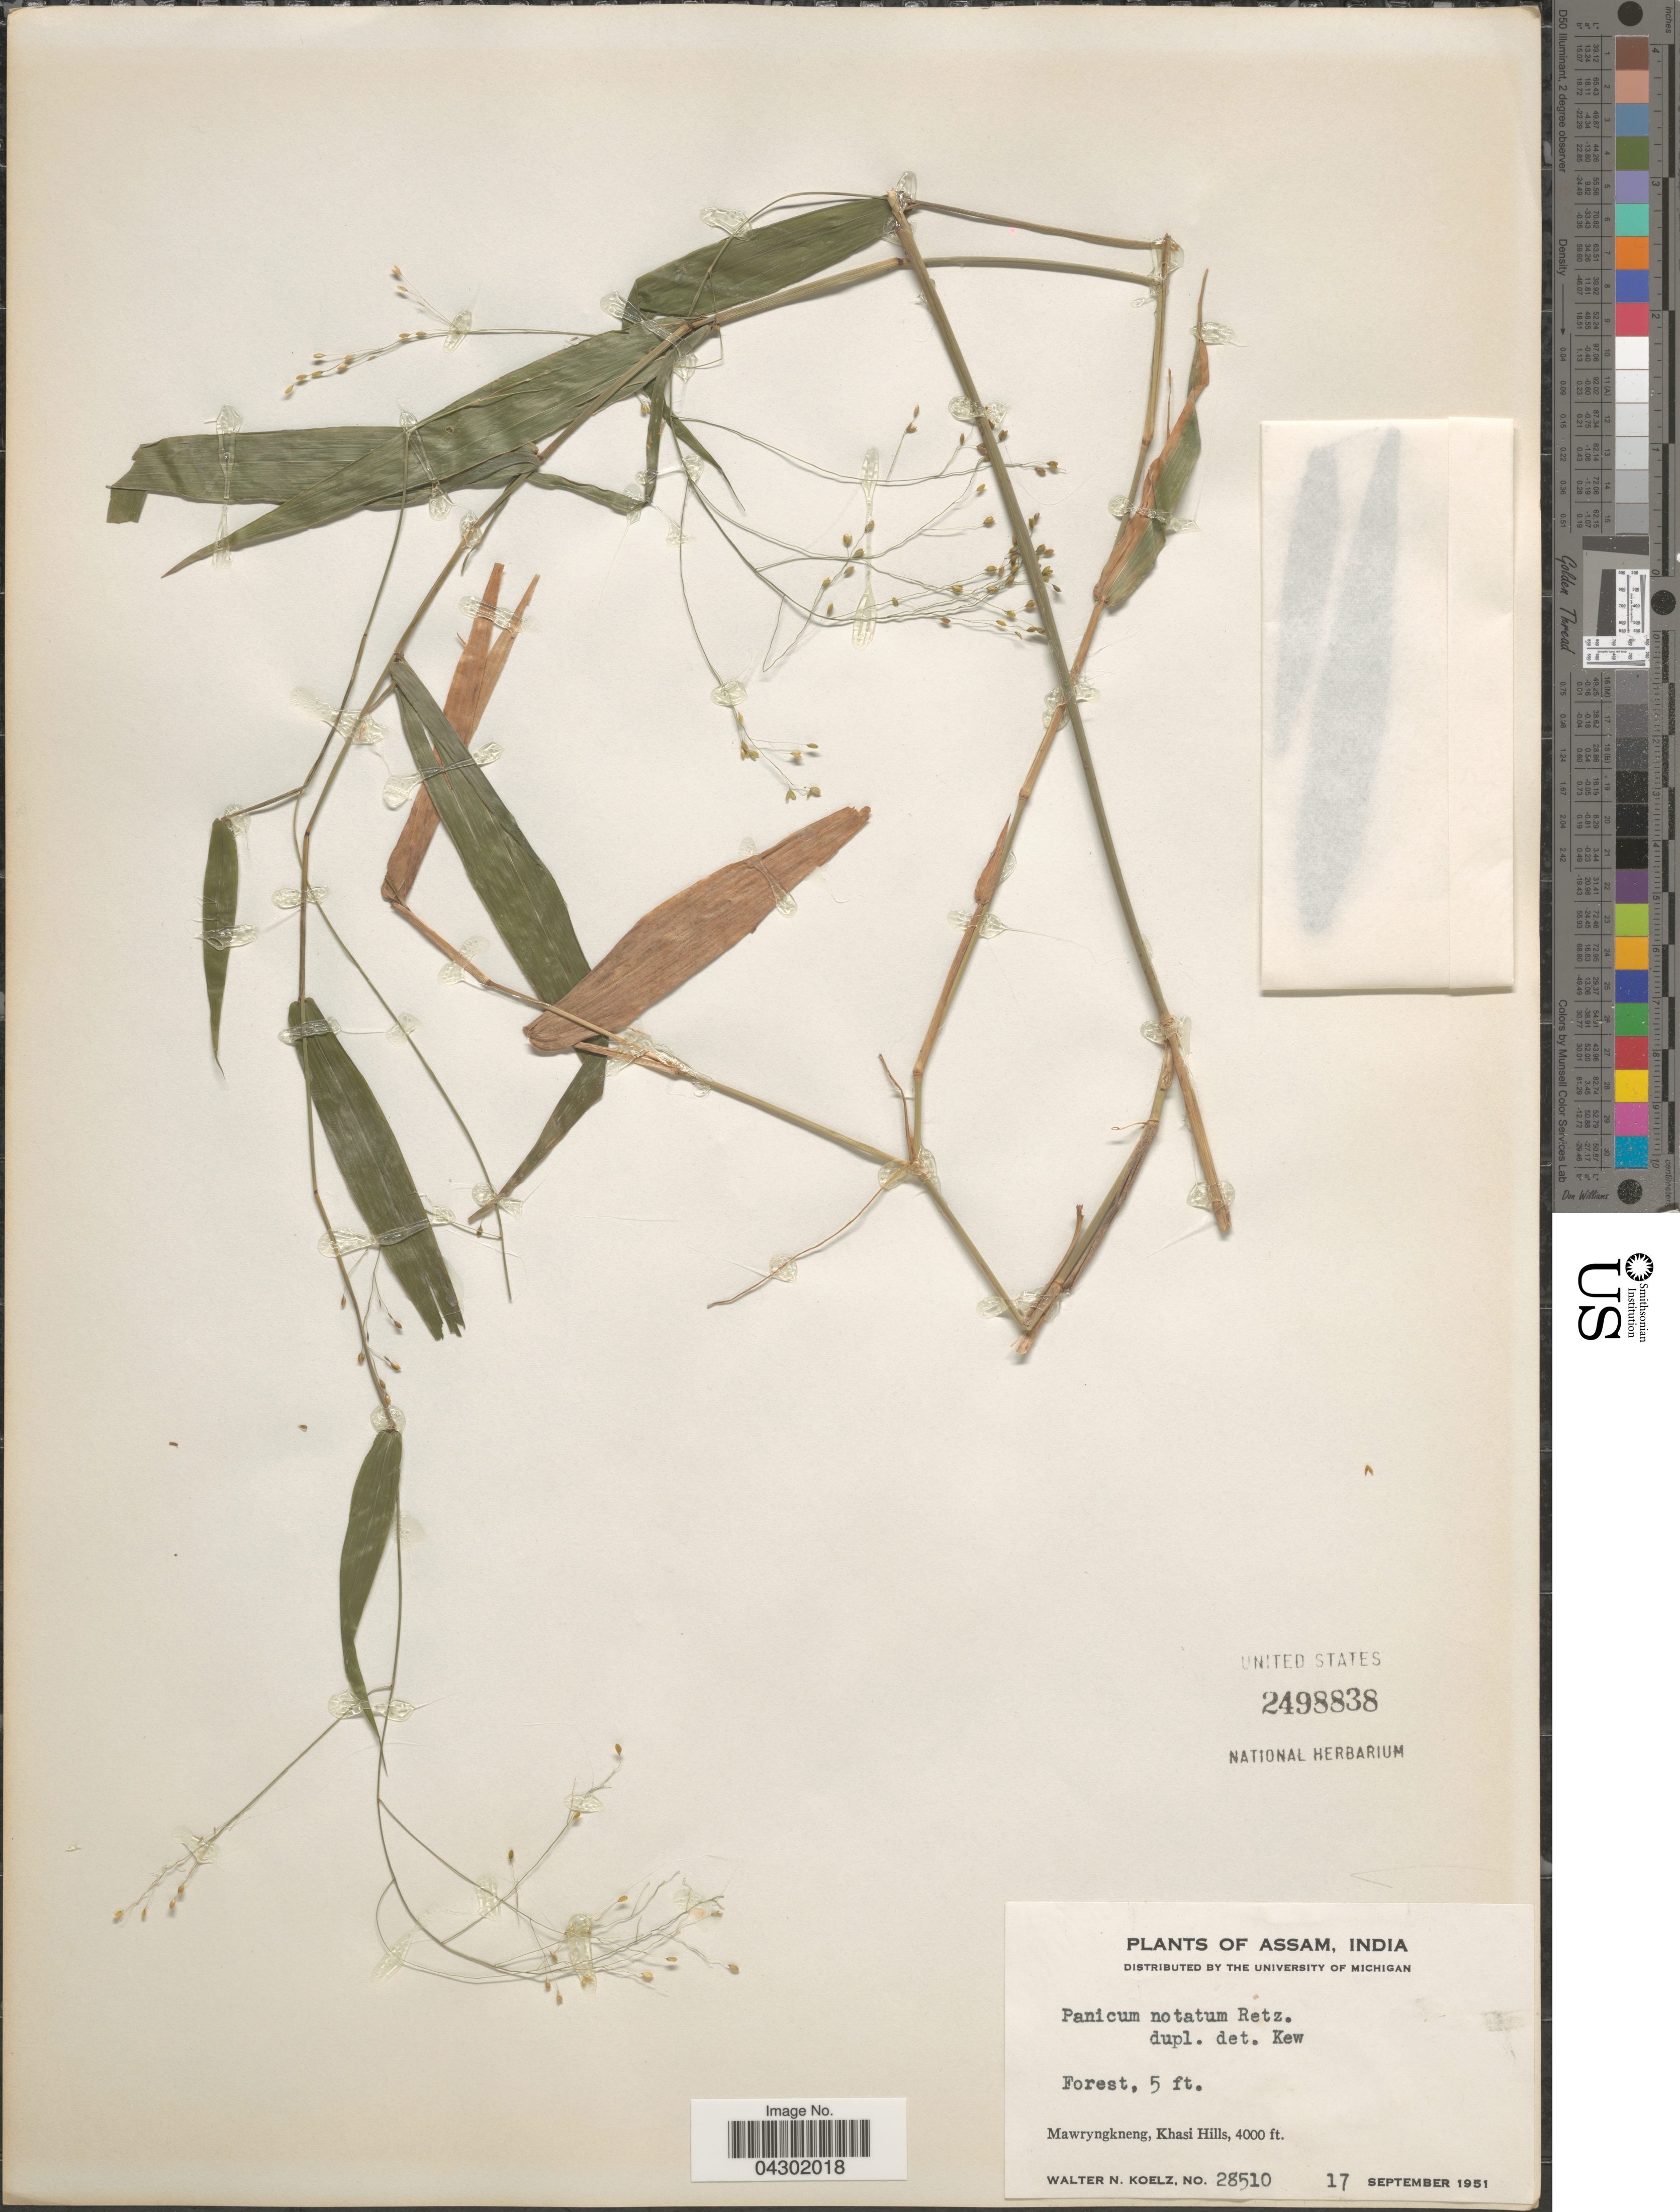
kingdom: Plantae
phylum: Tracheophyta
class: Liliopsida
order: Poales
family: Poaceae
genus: Panicum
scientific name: Panicum notatum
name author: Retz.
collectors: W. N. Koelz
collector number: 28510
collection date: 1951-09-17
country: India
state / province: Meghalaya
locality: Forest. Mawryngkneng, Khasi Hills.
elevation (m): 1219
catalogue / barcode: US 2498838